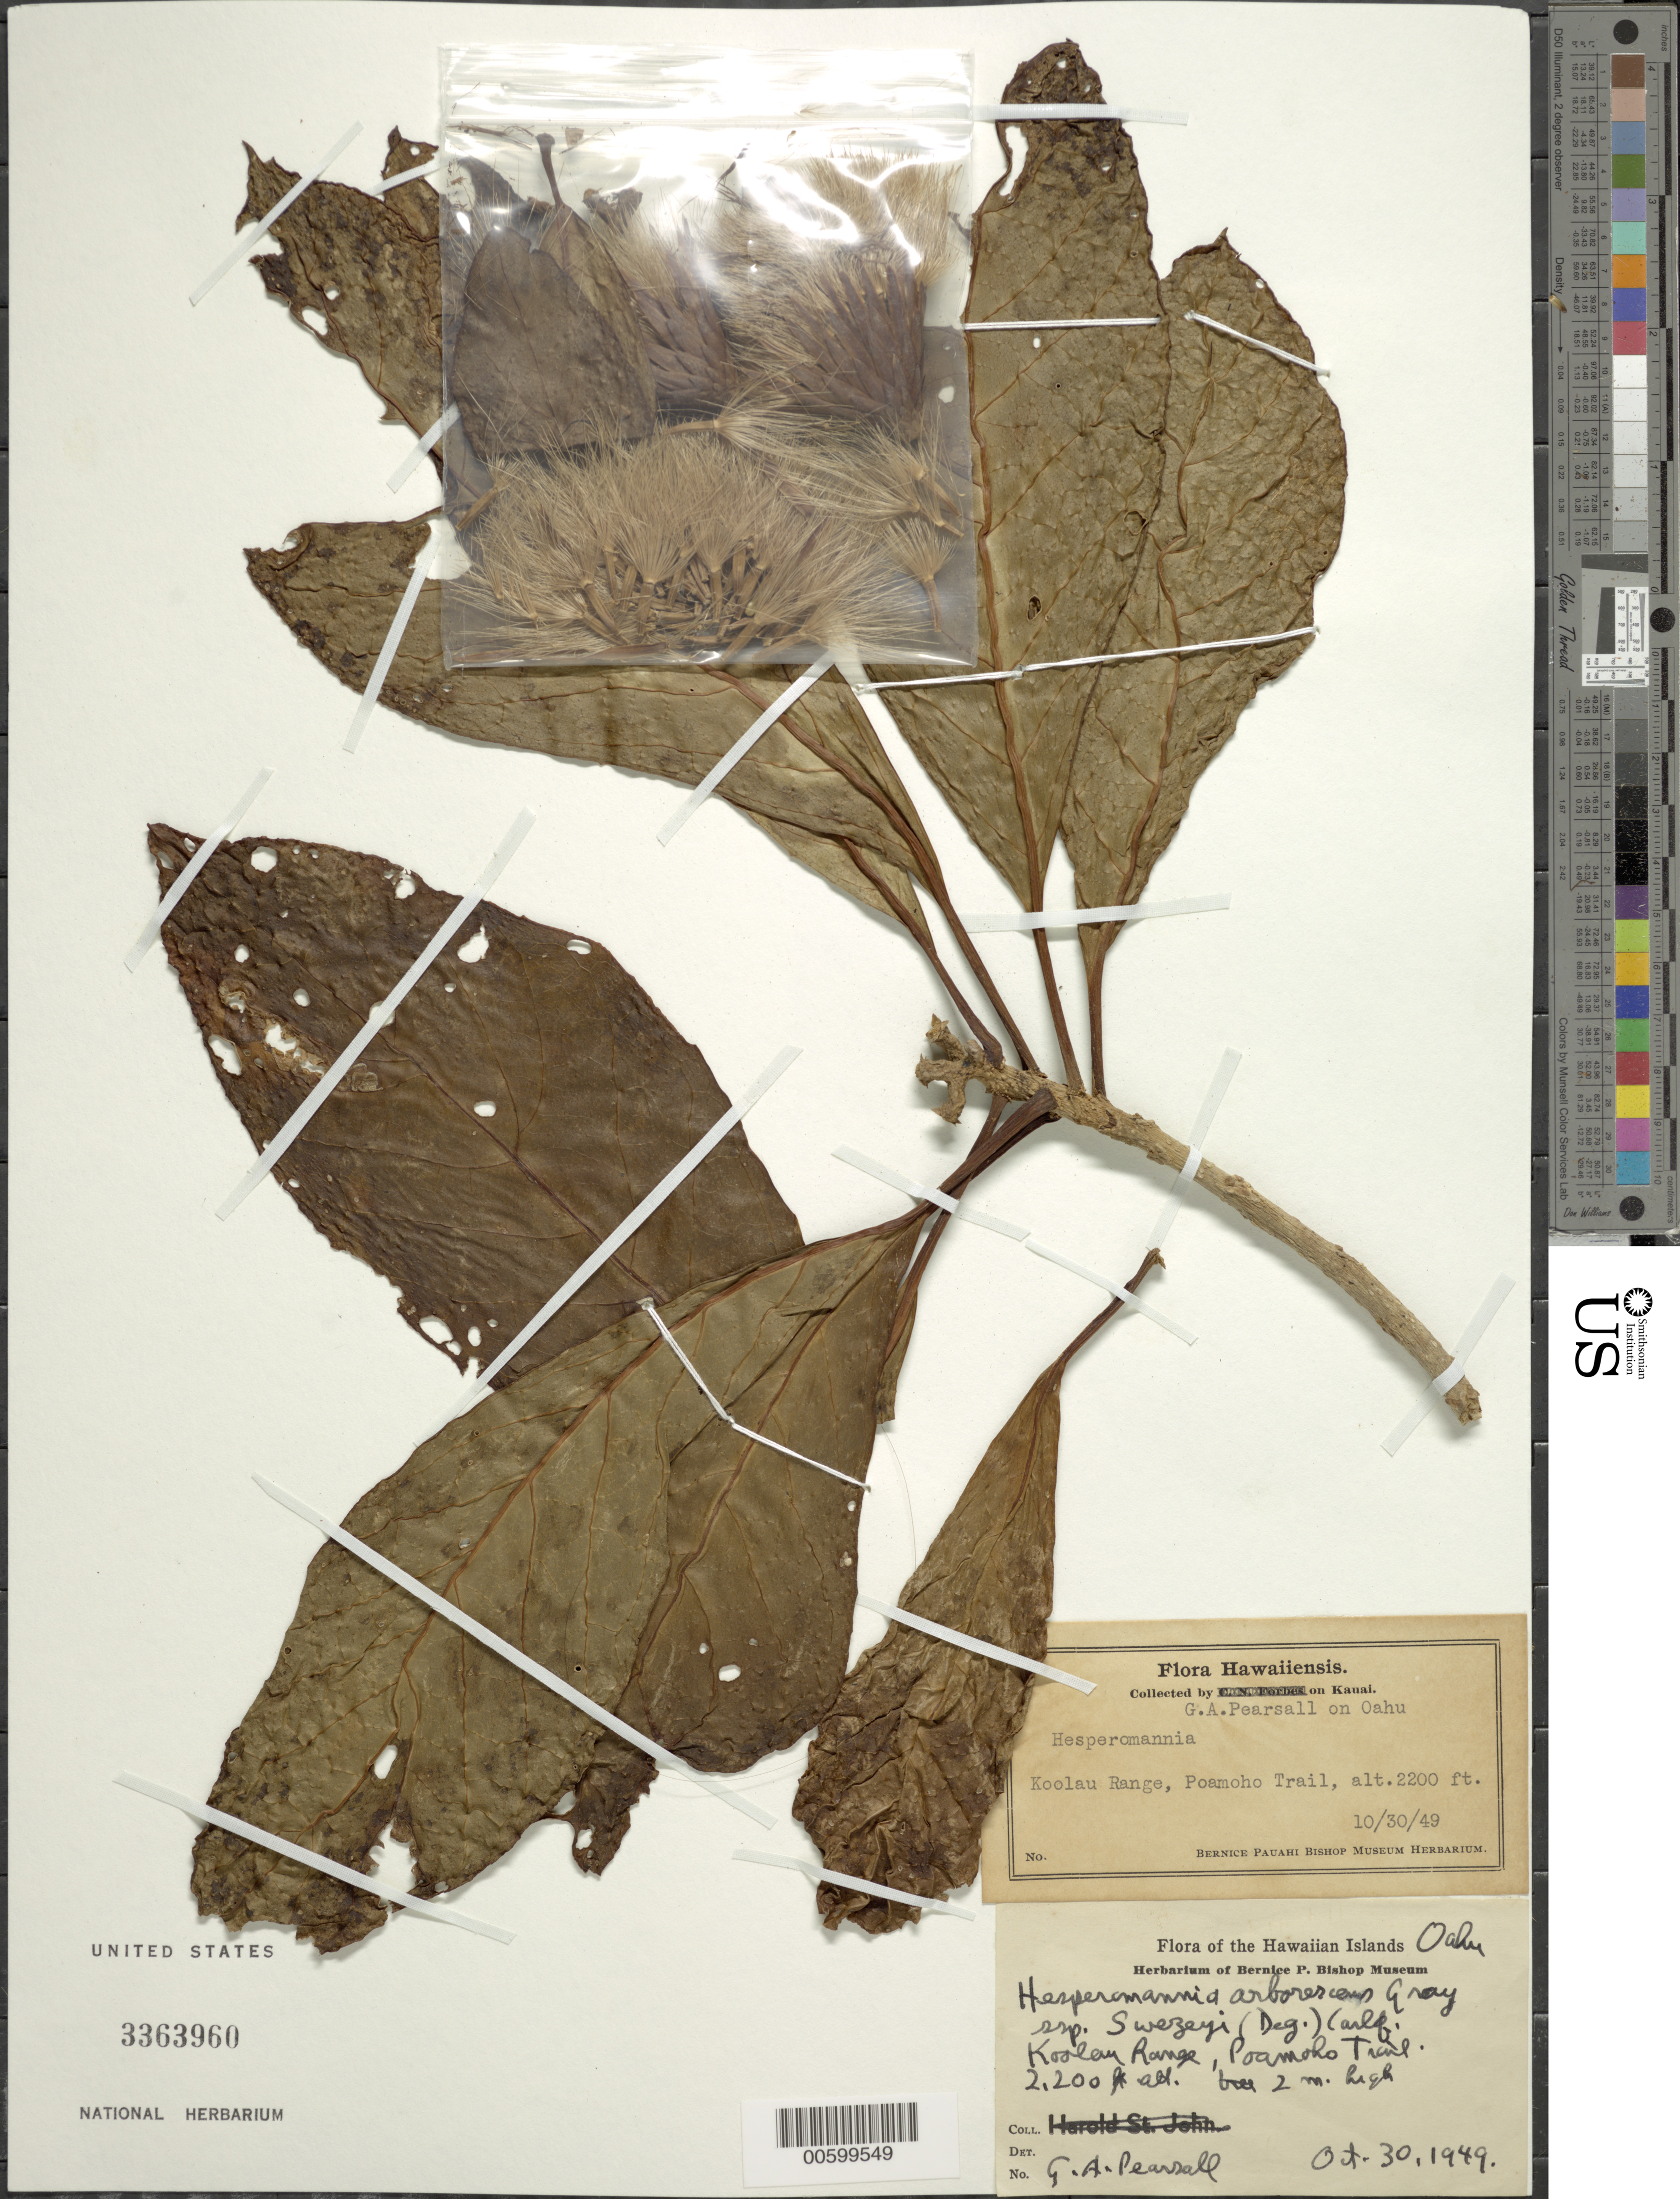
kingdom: Plantae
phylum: Tracheophyta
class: Magnoliopsida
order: Asterales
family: Asteraceae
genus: Hesperomannia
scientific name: Hesperomannia swezeyi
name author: O. Deg.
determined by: Wagner, W. L., (BOT), Smithsonian Institution - National Museum of Natural History (UNITED STATES)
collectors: G. Pearsall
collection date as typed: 30 Oct 1949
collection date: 1949-10-30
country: United States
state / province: Hawaii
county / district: Honolulu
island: Oahu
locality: Koolau Range, Poamoho Trail.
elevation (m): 670.56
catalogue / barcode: US 3363960